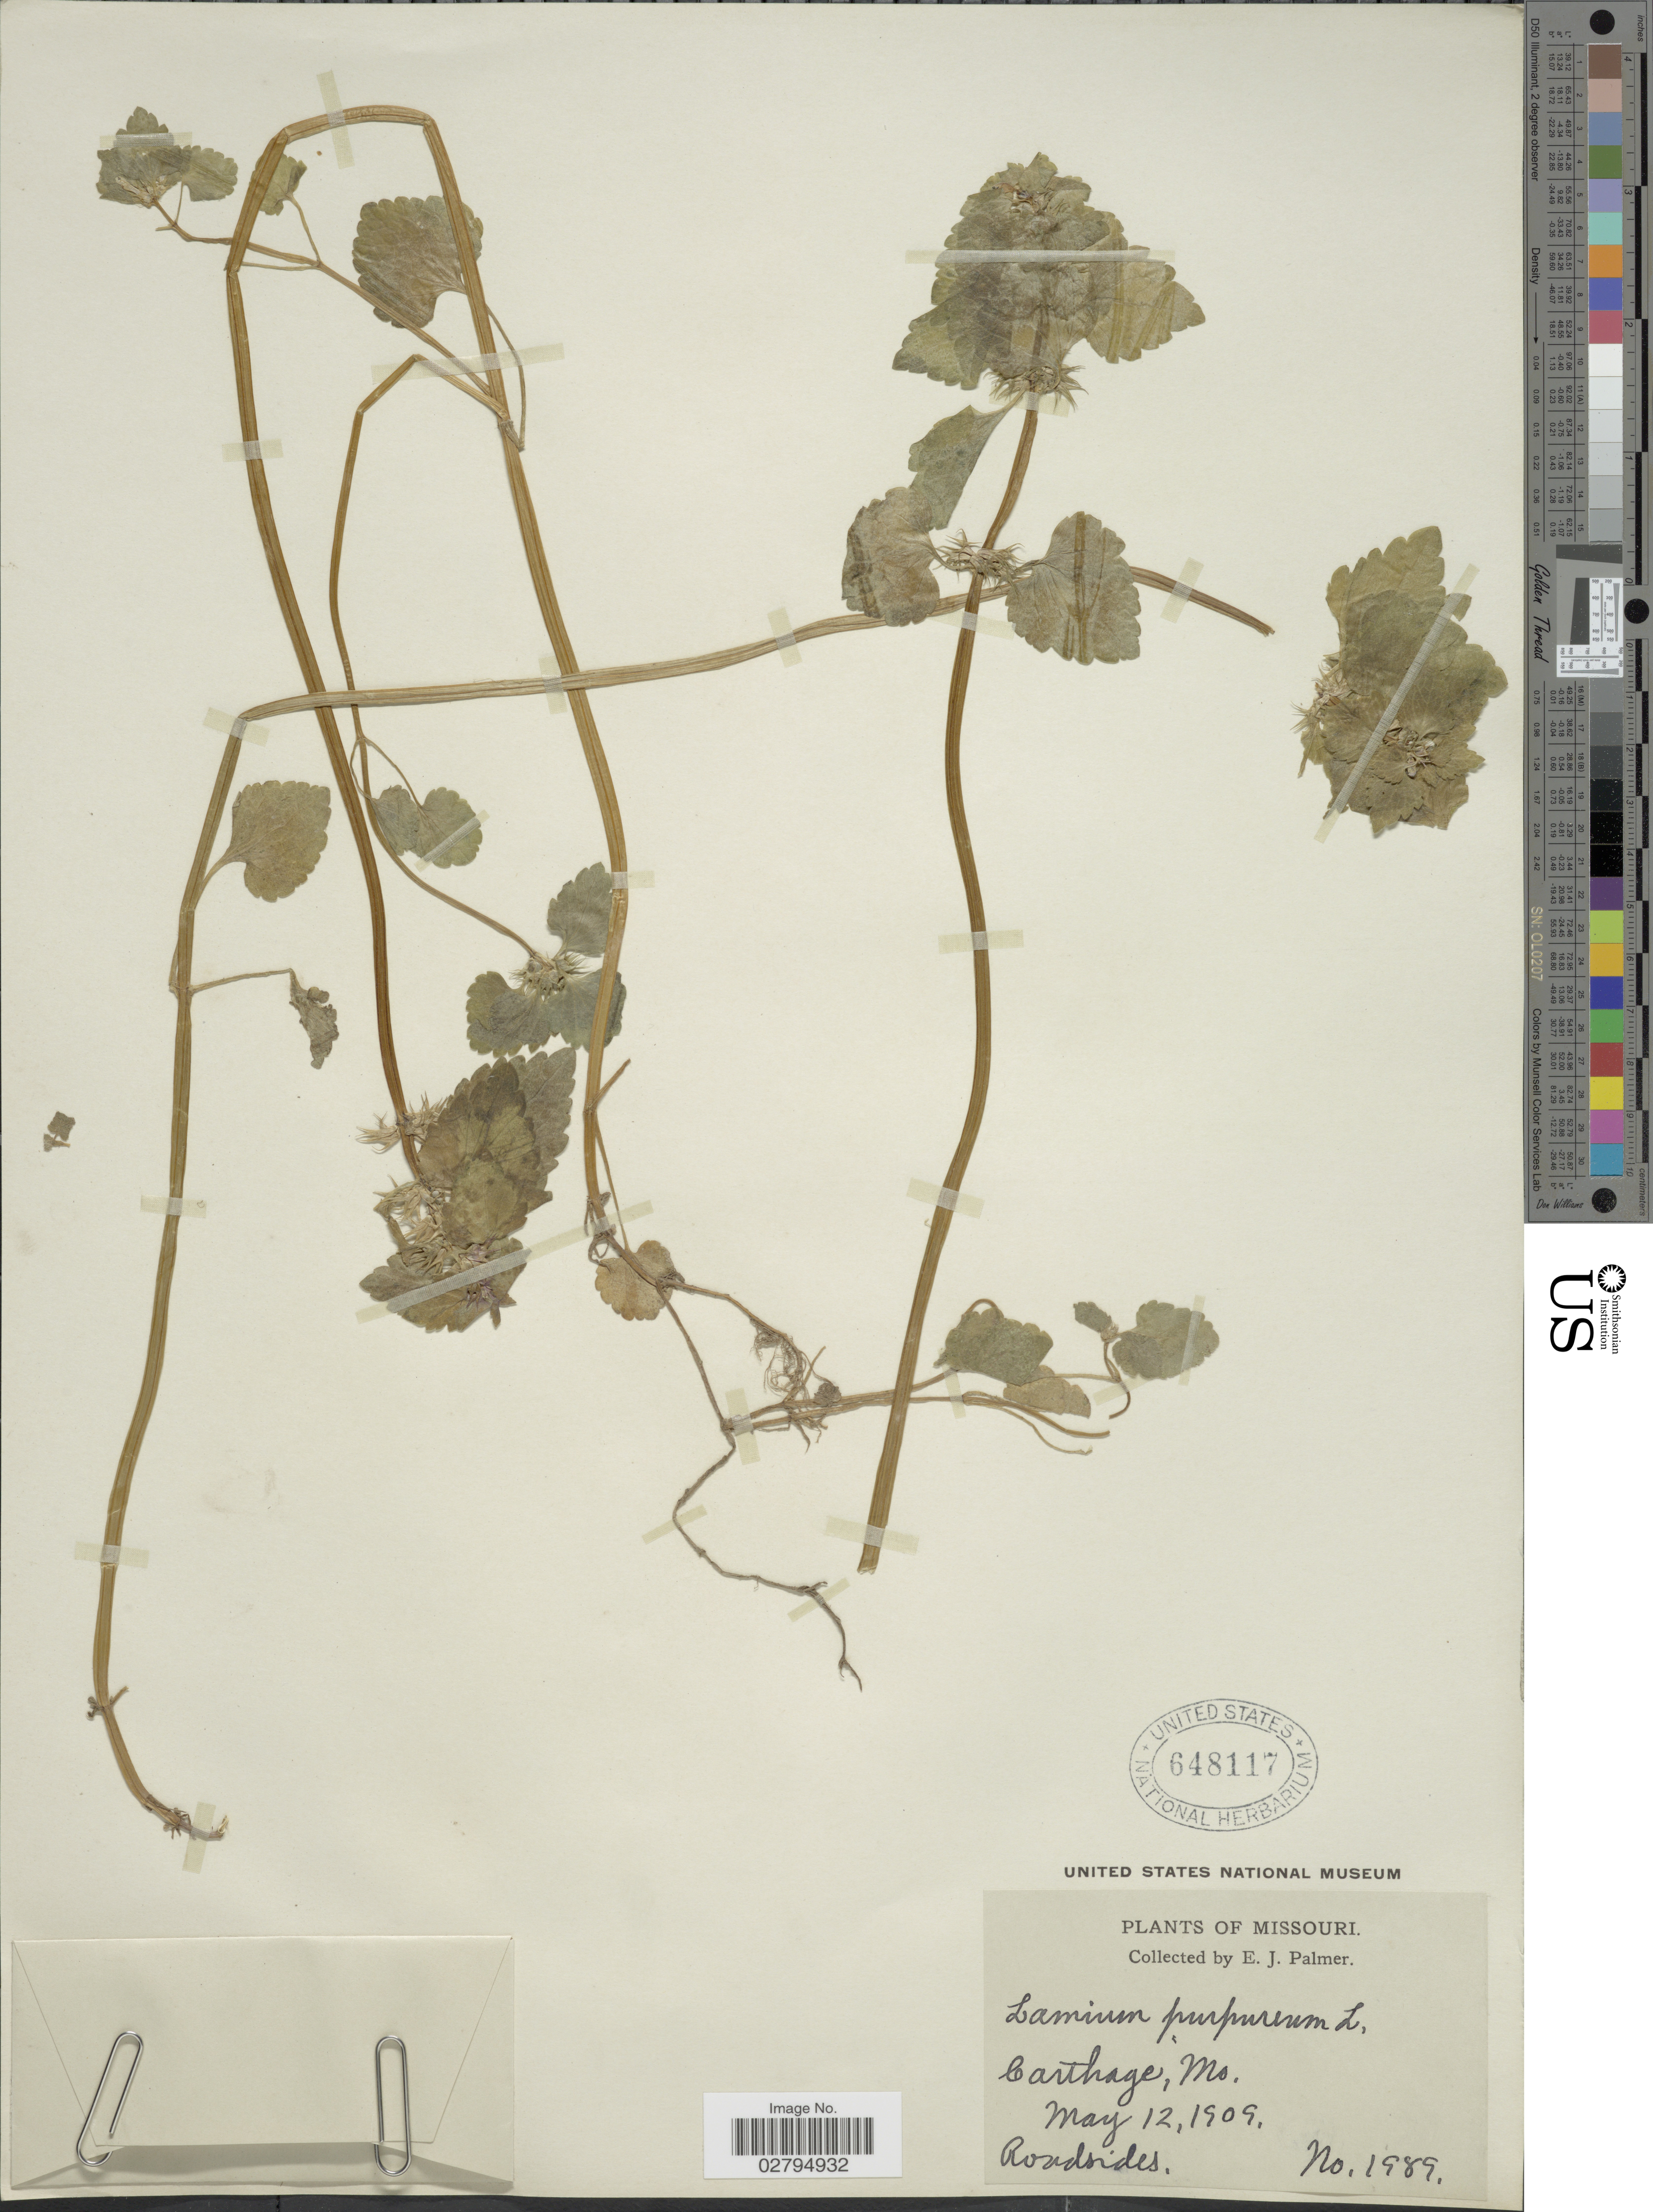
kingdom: Plantae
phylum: Tracheophyta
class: Magnoliopsida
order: Lamiales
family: Lamiaceae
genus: Lamium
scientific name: Lamium purpureum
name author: L.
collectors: E. J. Palmer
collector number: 1989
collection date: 1909-05-12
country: United States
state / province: Missouri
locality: Carthage.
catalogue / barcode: US 648117